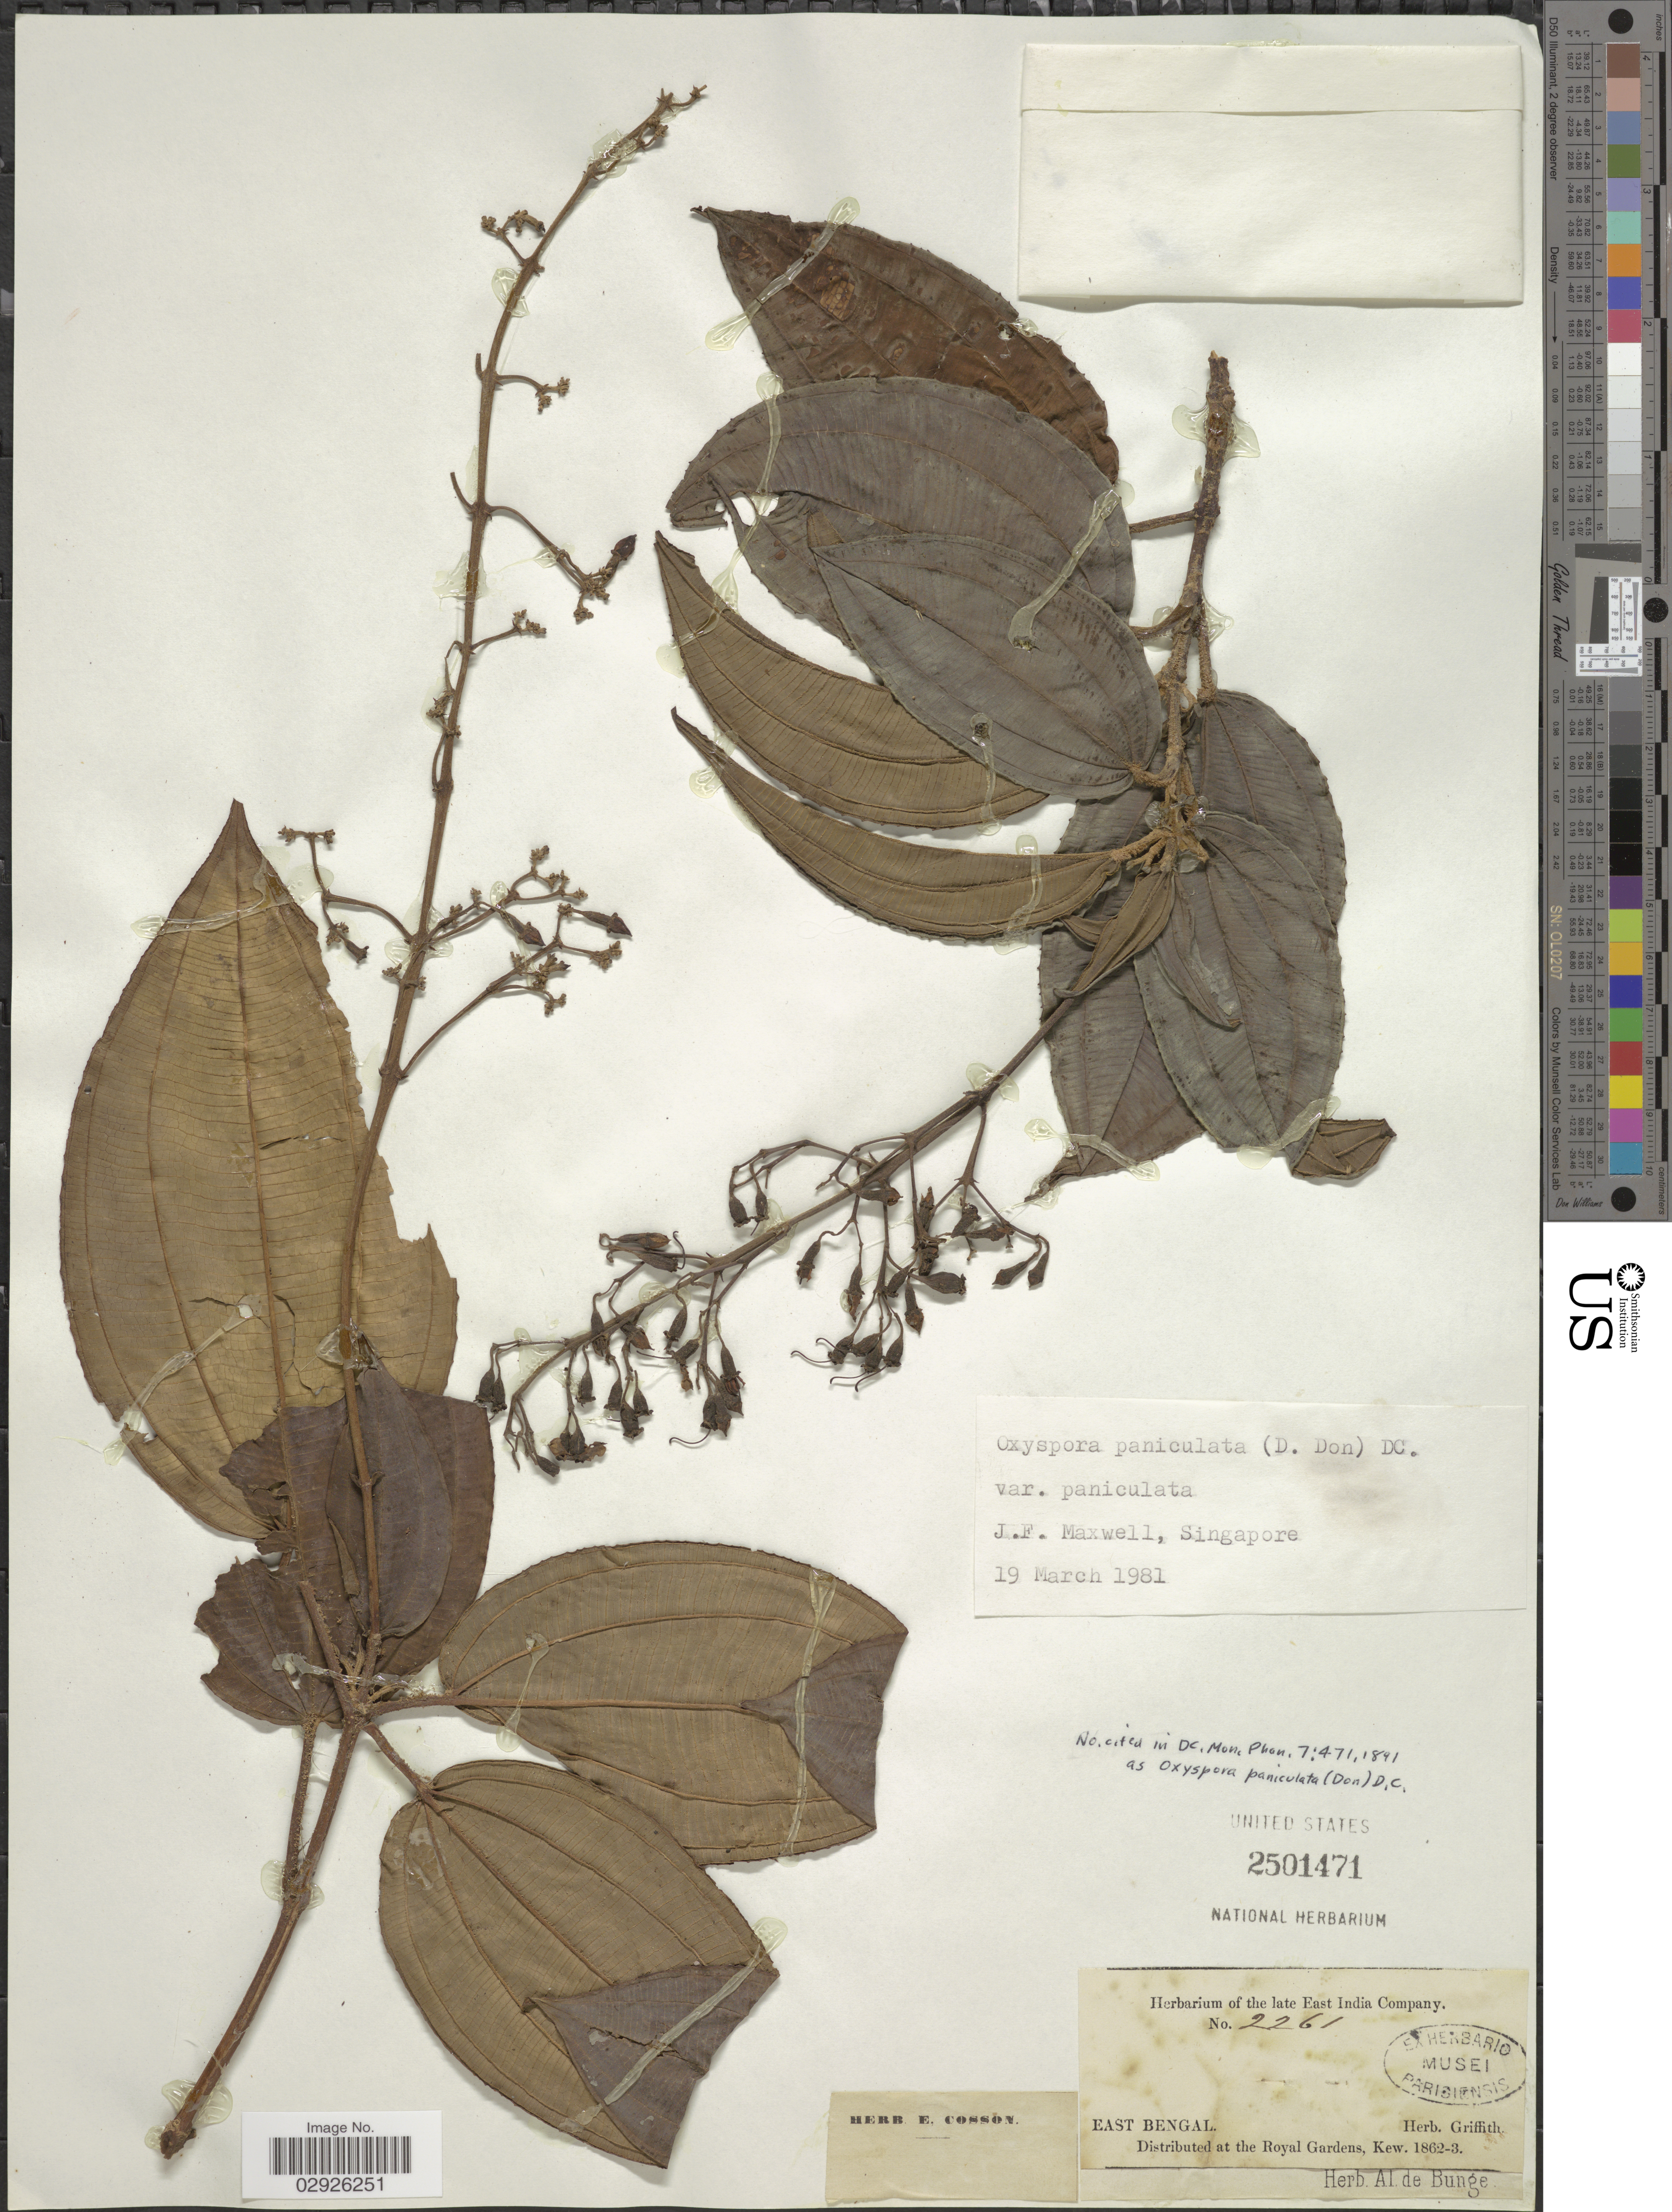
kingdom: Plantae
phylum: Tracheophyta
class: Magnoliopsida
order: Myrtales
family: Melastomataceae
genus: Oxyspora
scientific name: Oxyspora paniculata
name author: (D. Don) DC.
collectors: ex herb. Griffith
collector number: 2261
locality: East Bengal.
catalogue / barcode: US 2501471